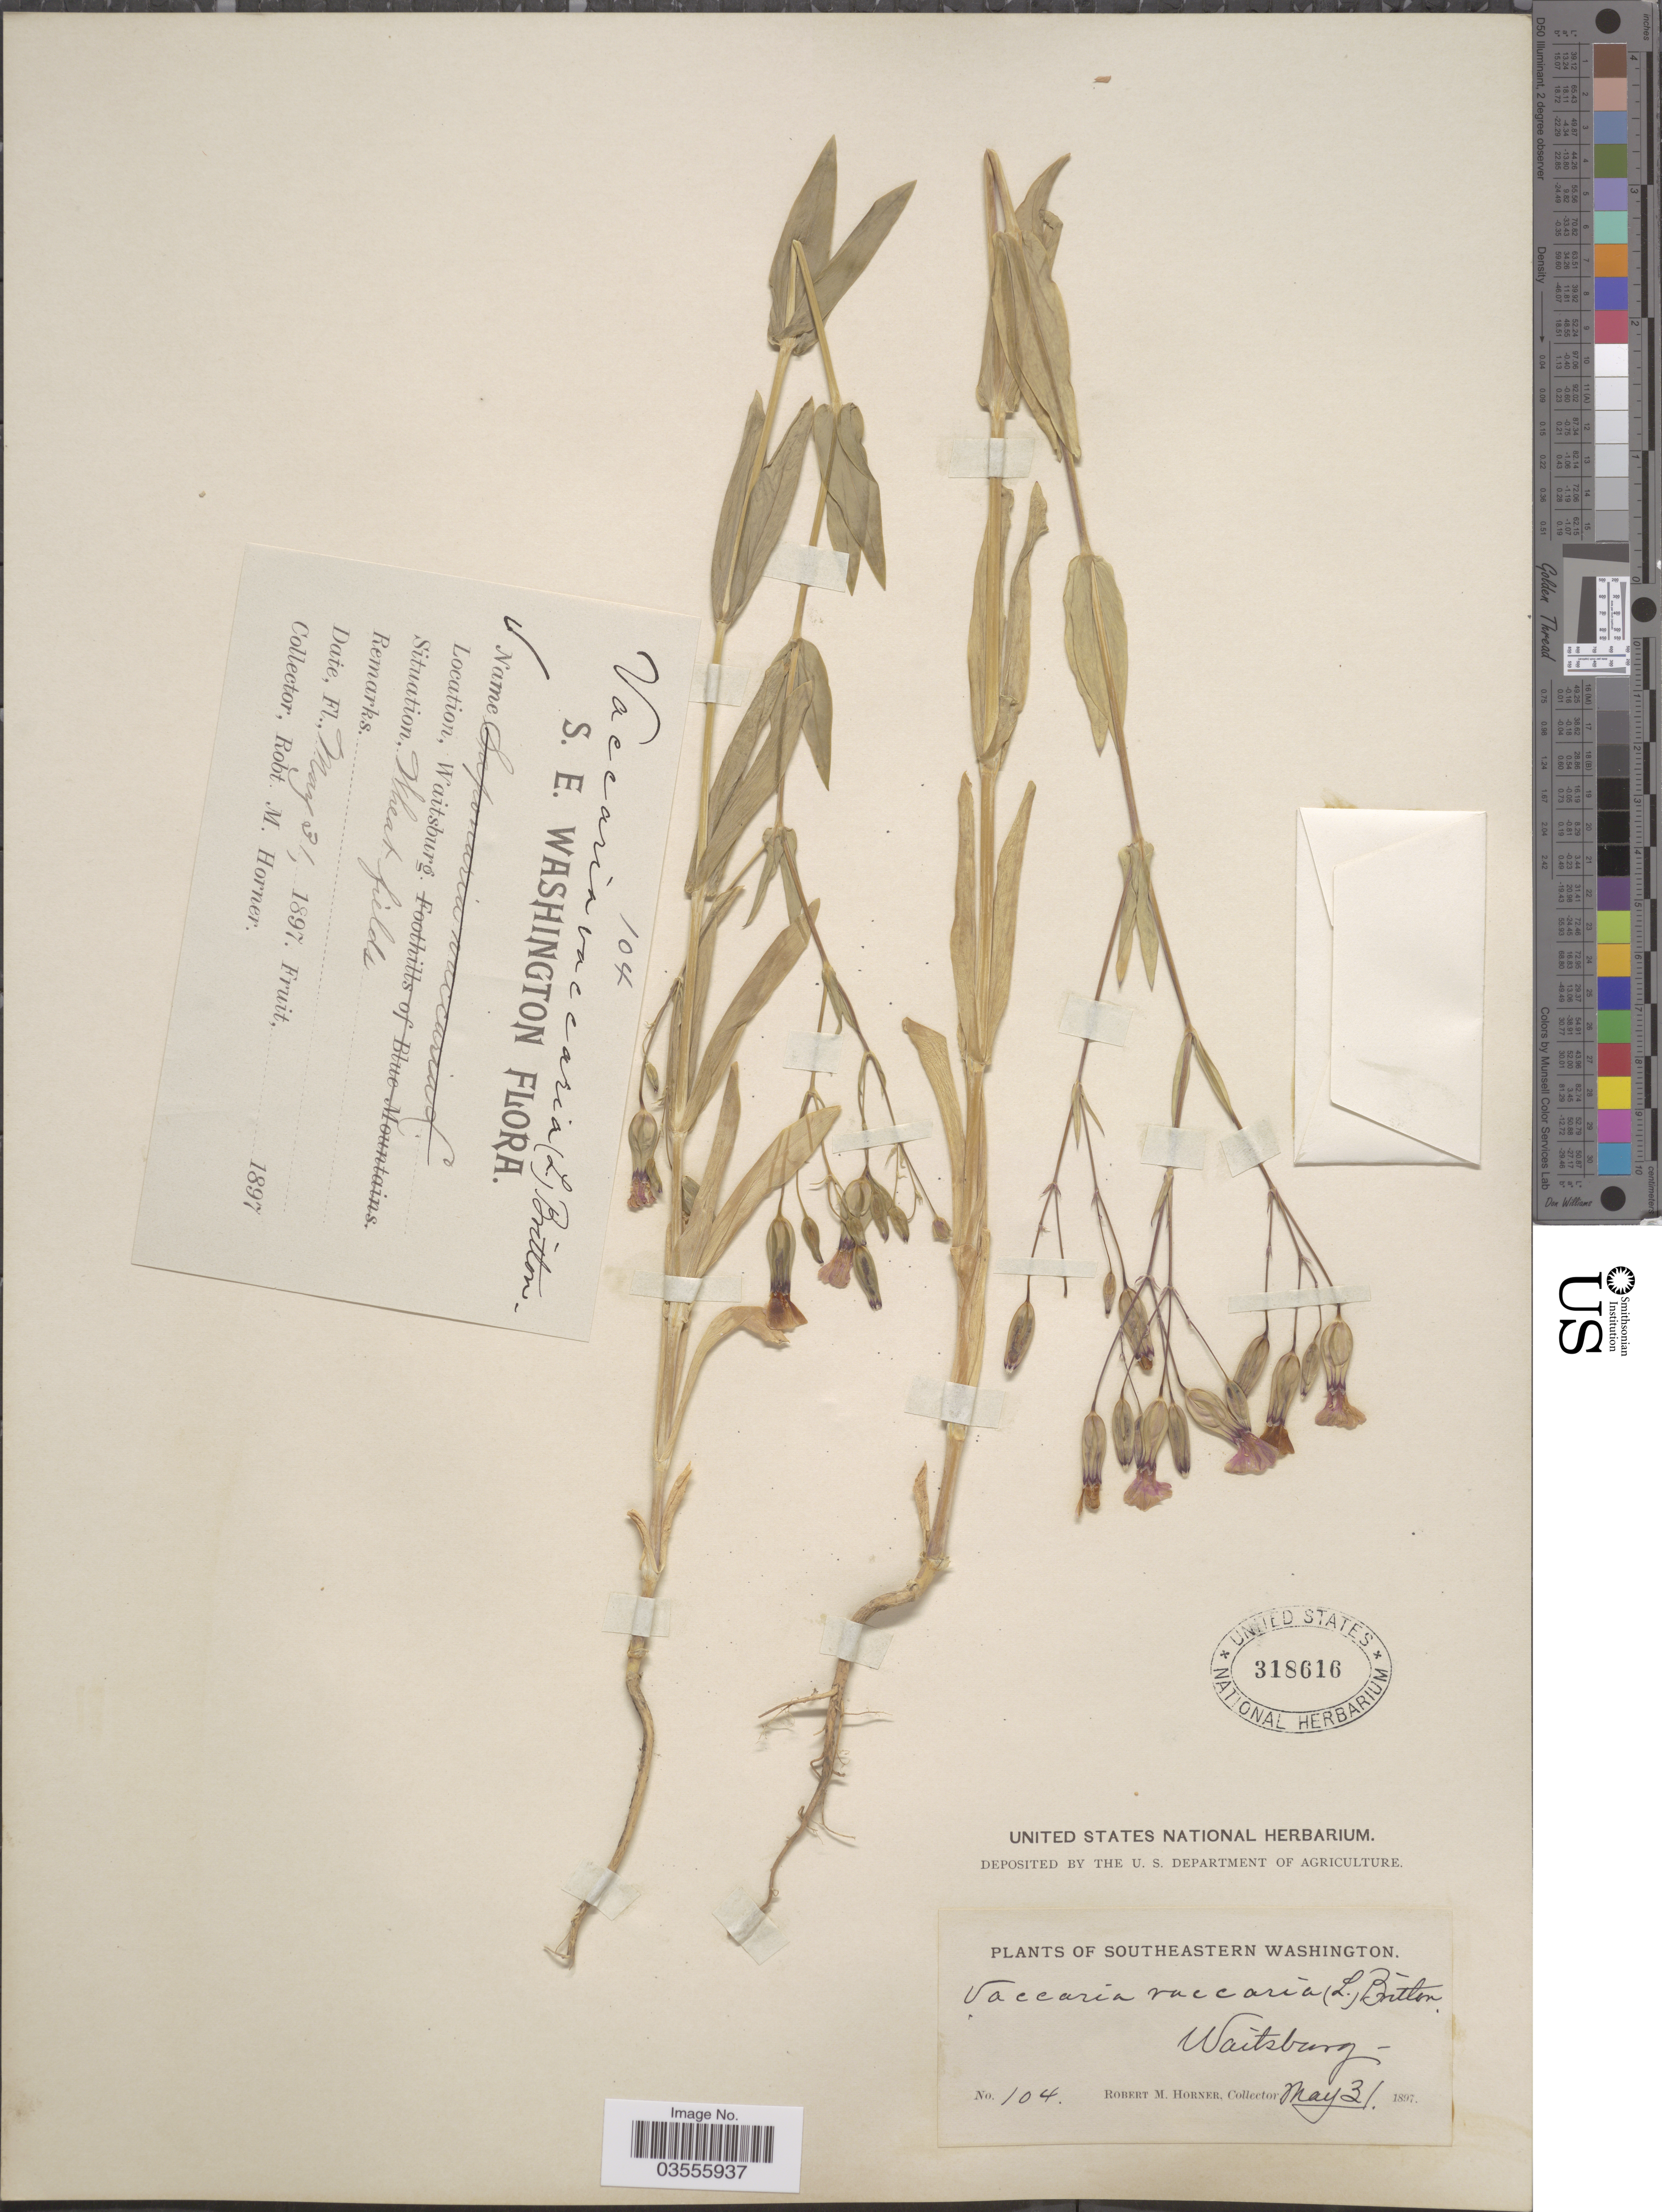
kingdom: Plantae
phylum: Tracheophyta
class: Magnoliopsida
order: Caryophyllales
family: Caryophyllaceae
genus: Vaccaria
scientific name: Vaccaria vaccaria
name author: (L.) Britton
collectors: R. Horner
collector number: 104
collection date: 1897-05-31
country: United States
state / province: Washington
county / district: Walla Walla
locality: Southeastern Washington. Waitsburg.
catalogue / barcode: US 318616